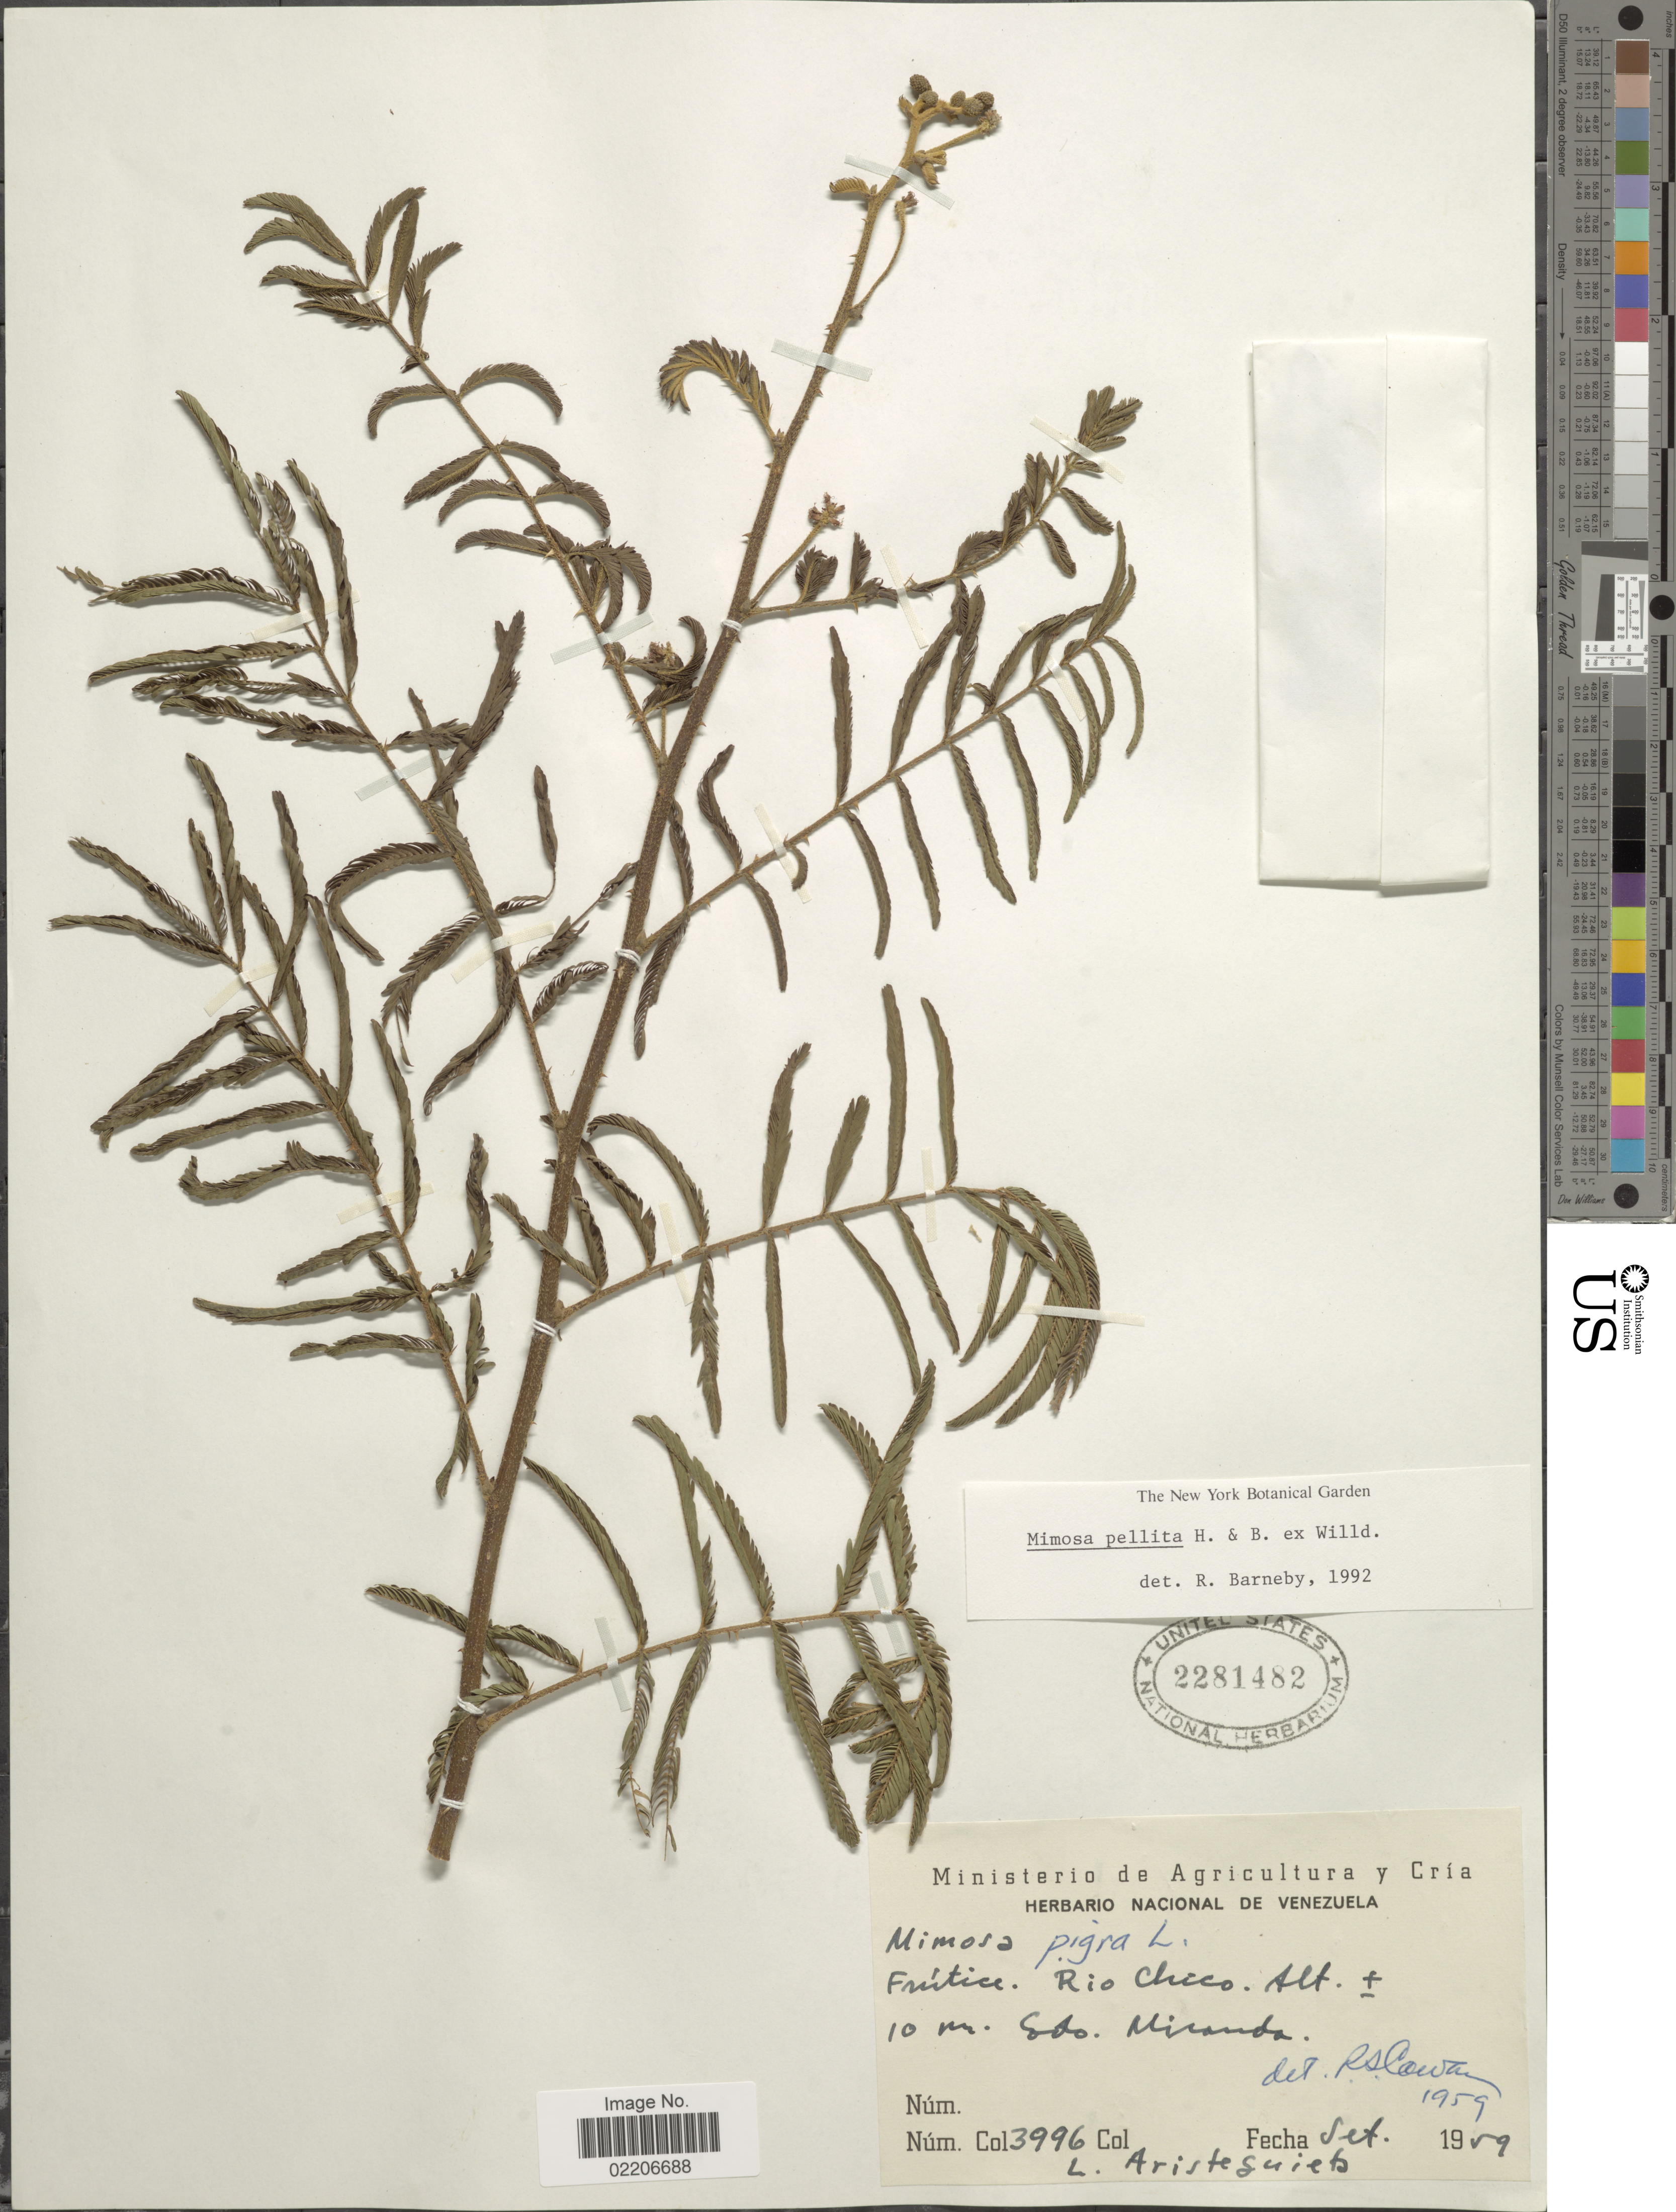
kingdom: Plantae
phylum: Tracheophyta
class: Magnoliopsida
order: Fabales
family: Fabaceae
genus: Mimosa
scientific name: Mimosa pellita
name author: Humb. & Bonpl. ex Willd.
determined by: Barneby, Rupert C., (NY)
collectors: L. Aristeguieta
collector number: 3996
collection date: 1959-09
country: Venezuela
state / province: Miranda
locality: Rio Chico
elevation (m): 10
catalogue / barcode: US 2281482